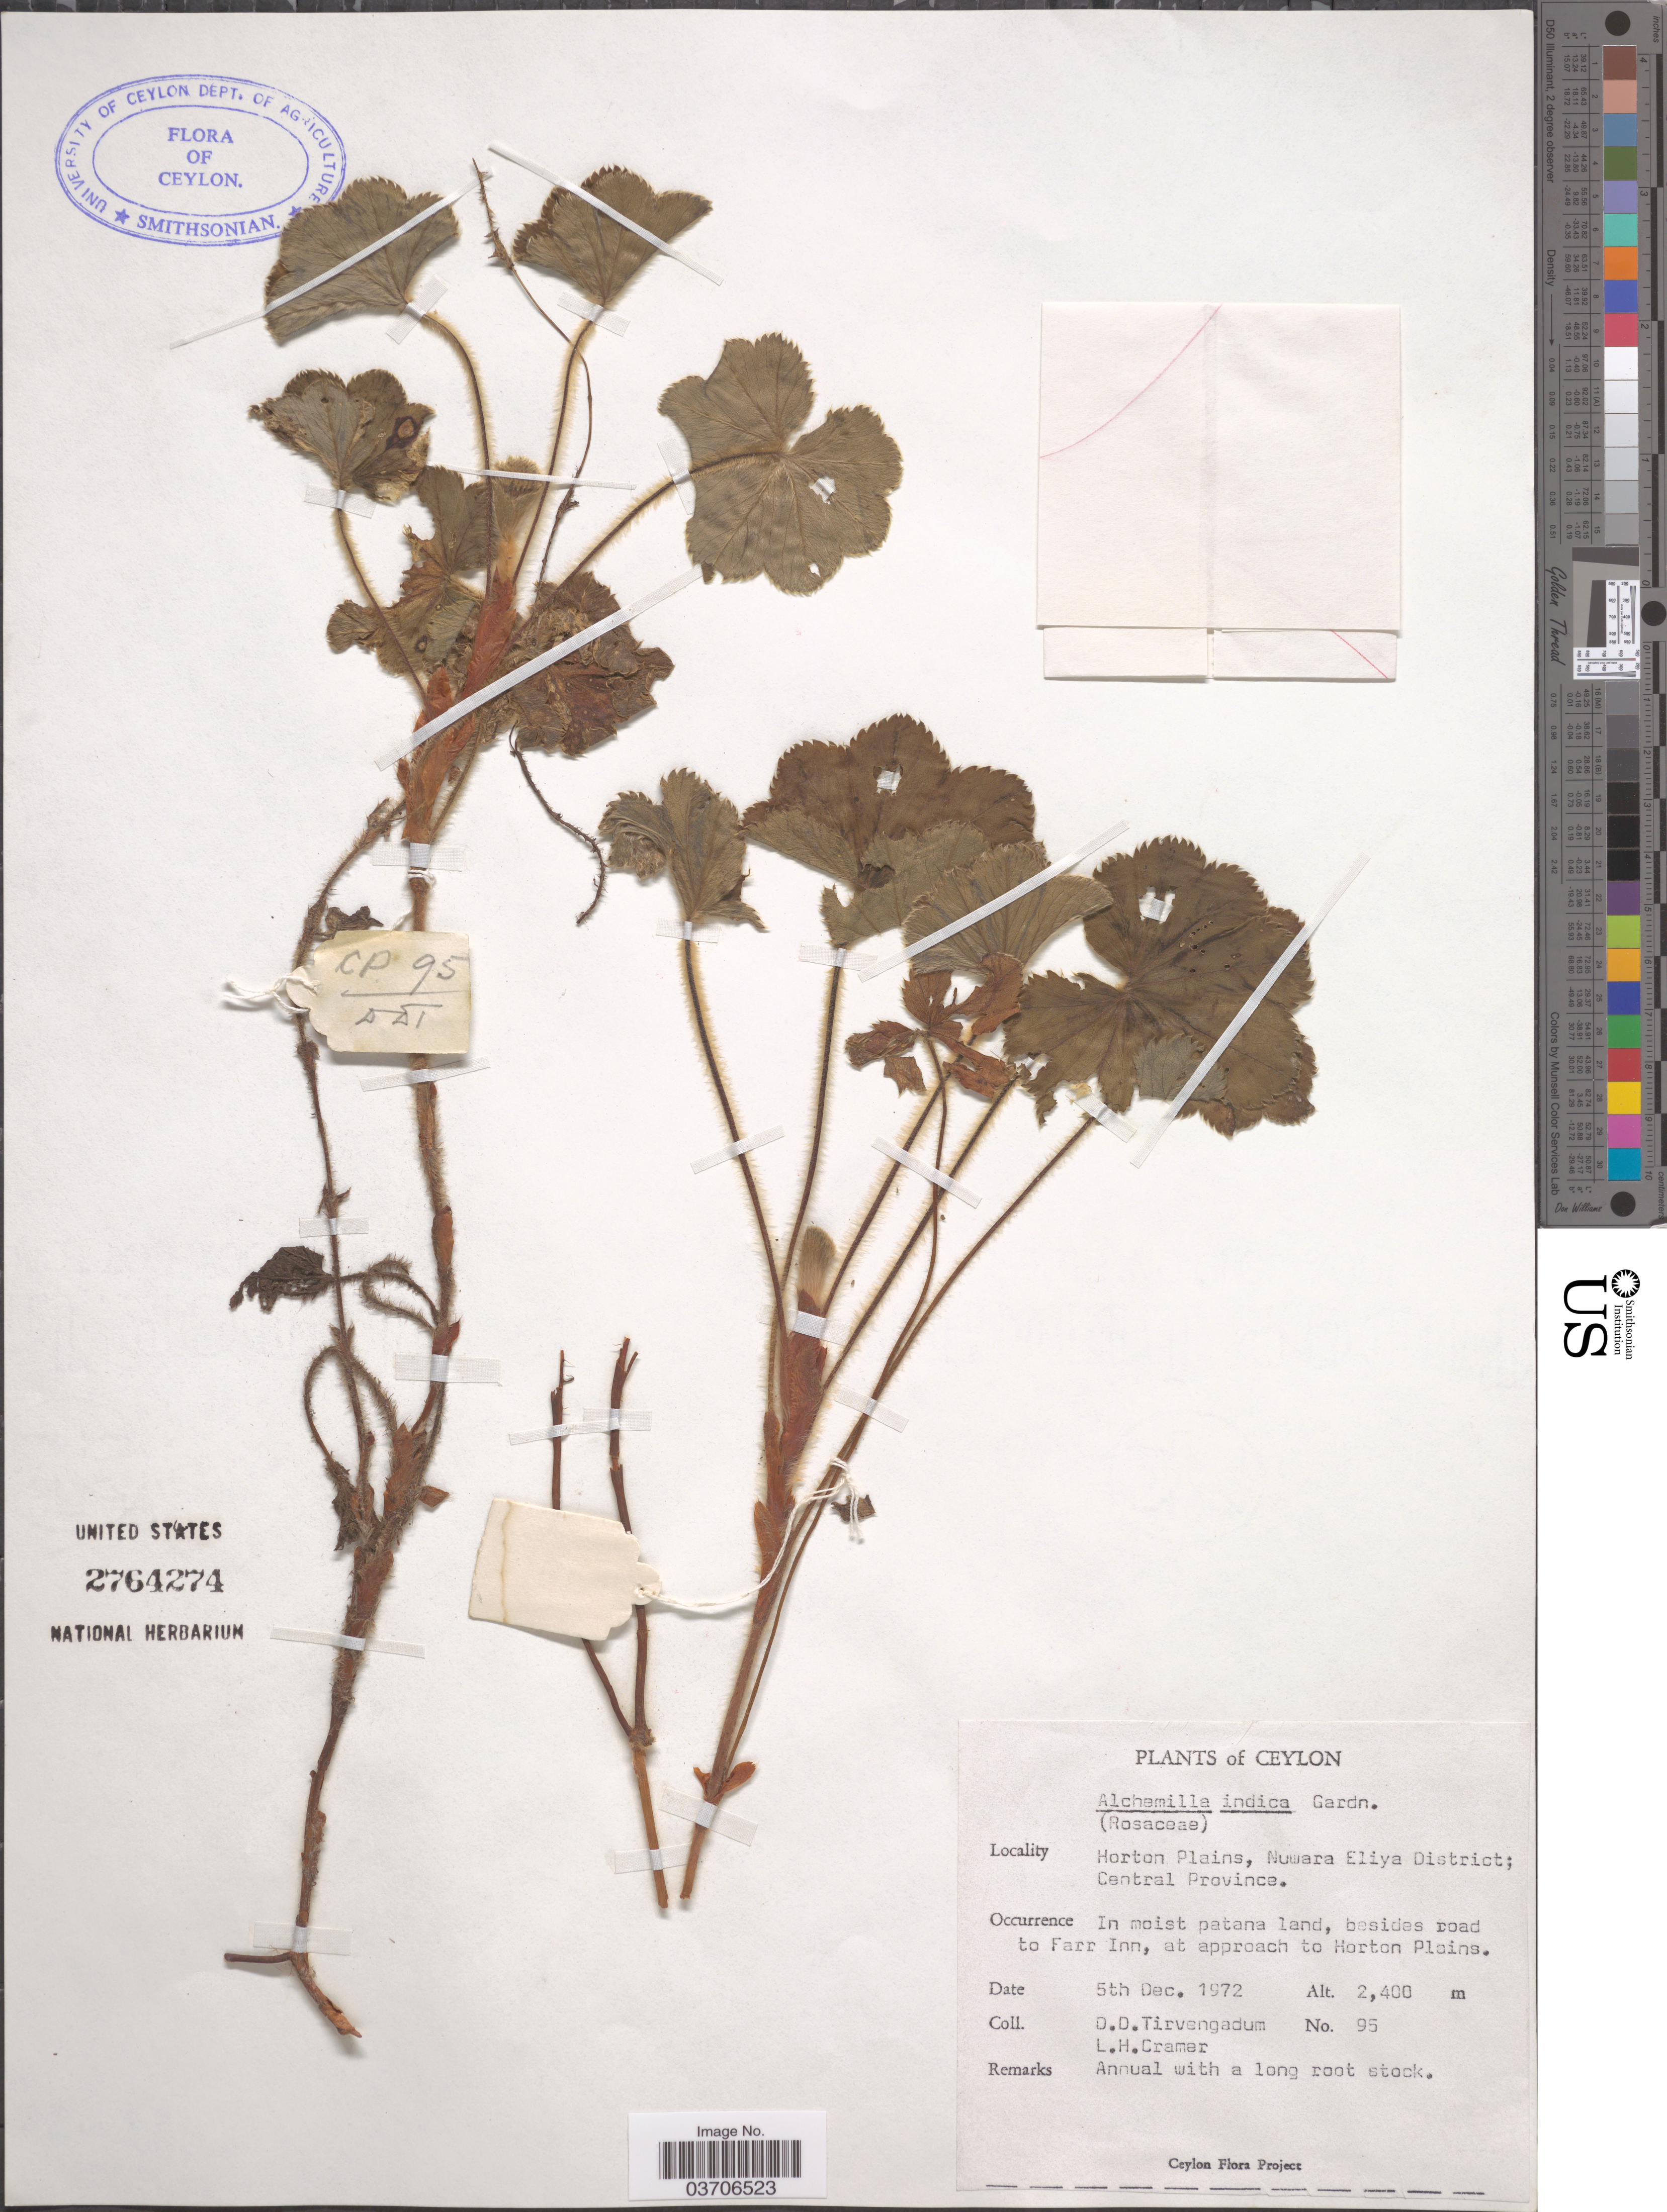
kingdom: Plantae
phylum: Tracheophyta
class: Magnoliopsida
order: Rosales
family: Rosaceae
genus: Alchemilla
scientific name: Alchemilla indica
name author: Gardner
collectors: D. Tirvengadum & L. H. Cramer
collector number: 95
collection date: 1972-12-05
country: Sri Lanka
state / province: Central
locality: Horton Plains, Nuwara Eliya District. Besides road to Farr Inn, at approach to Horton Plains.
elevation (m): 2400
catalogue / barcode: US 2764274